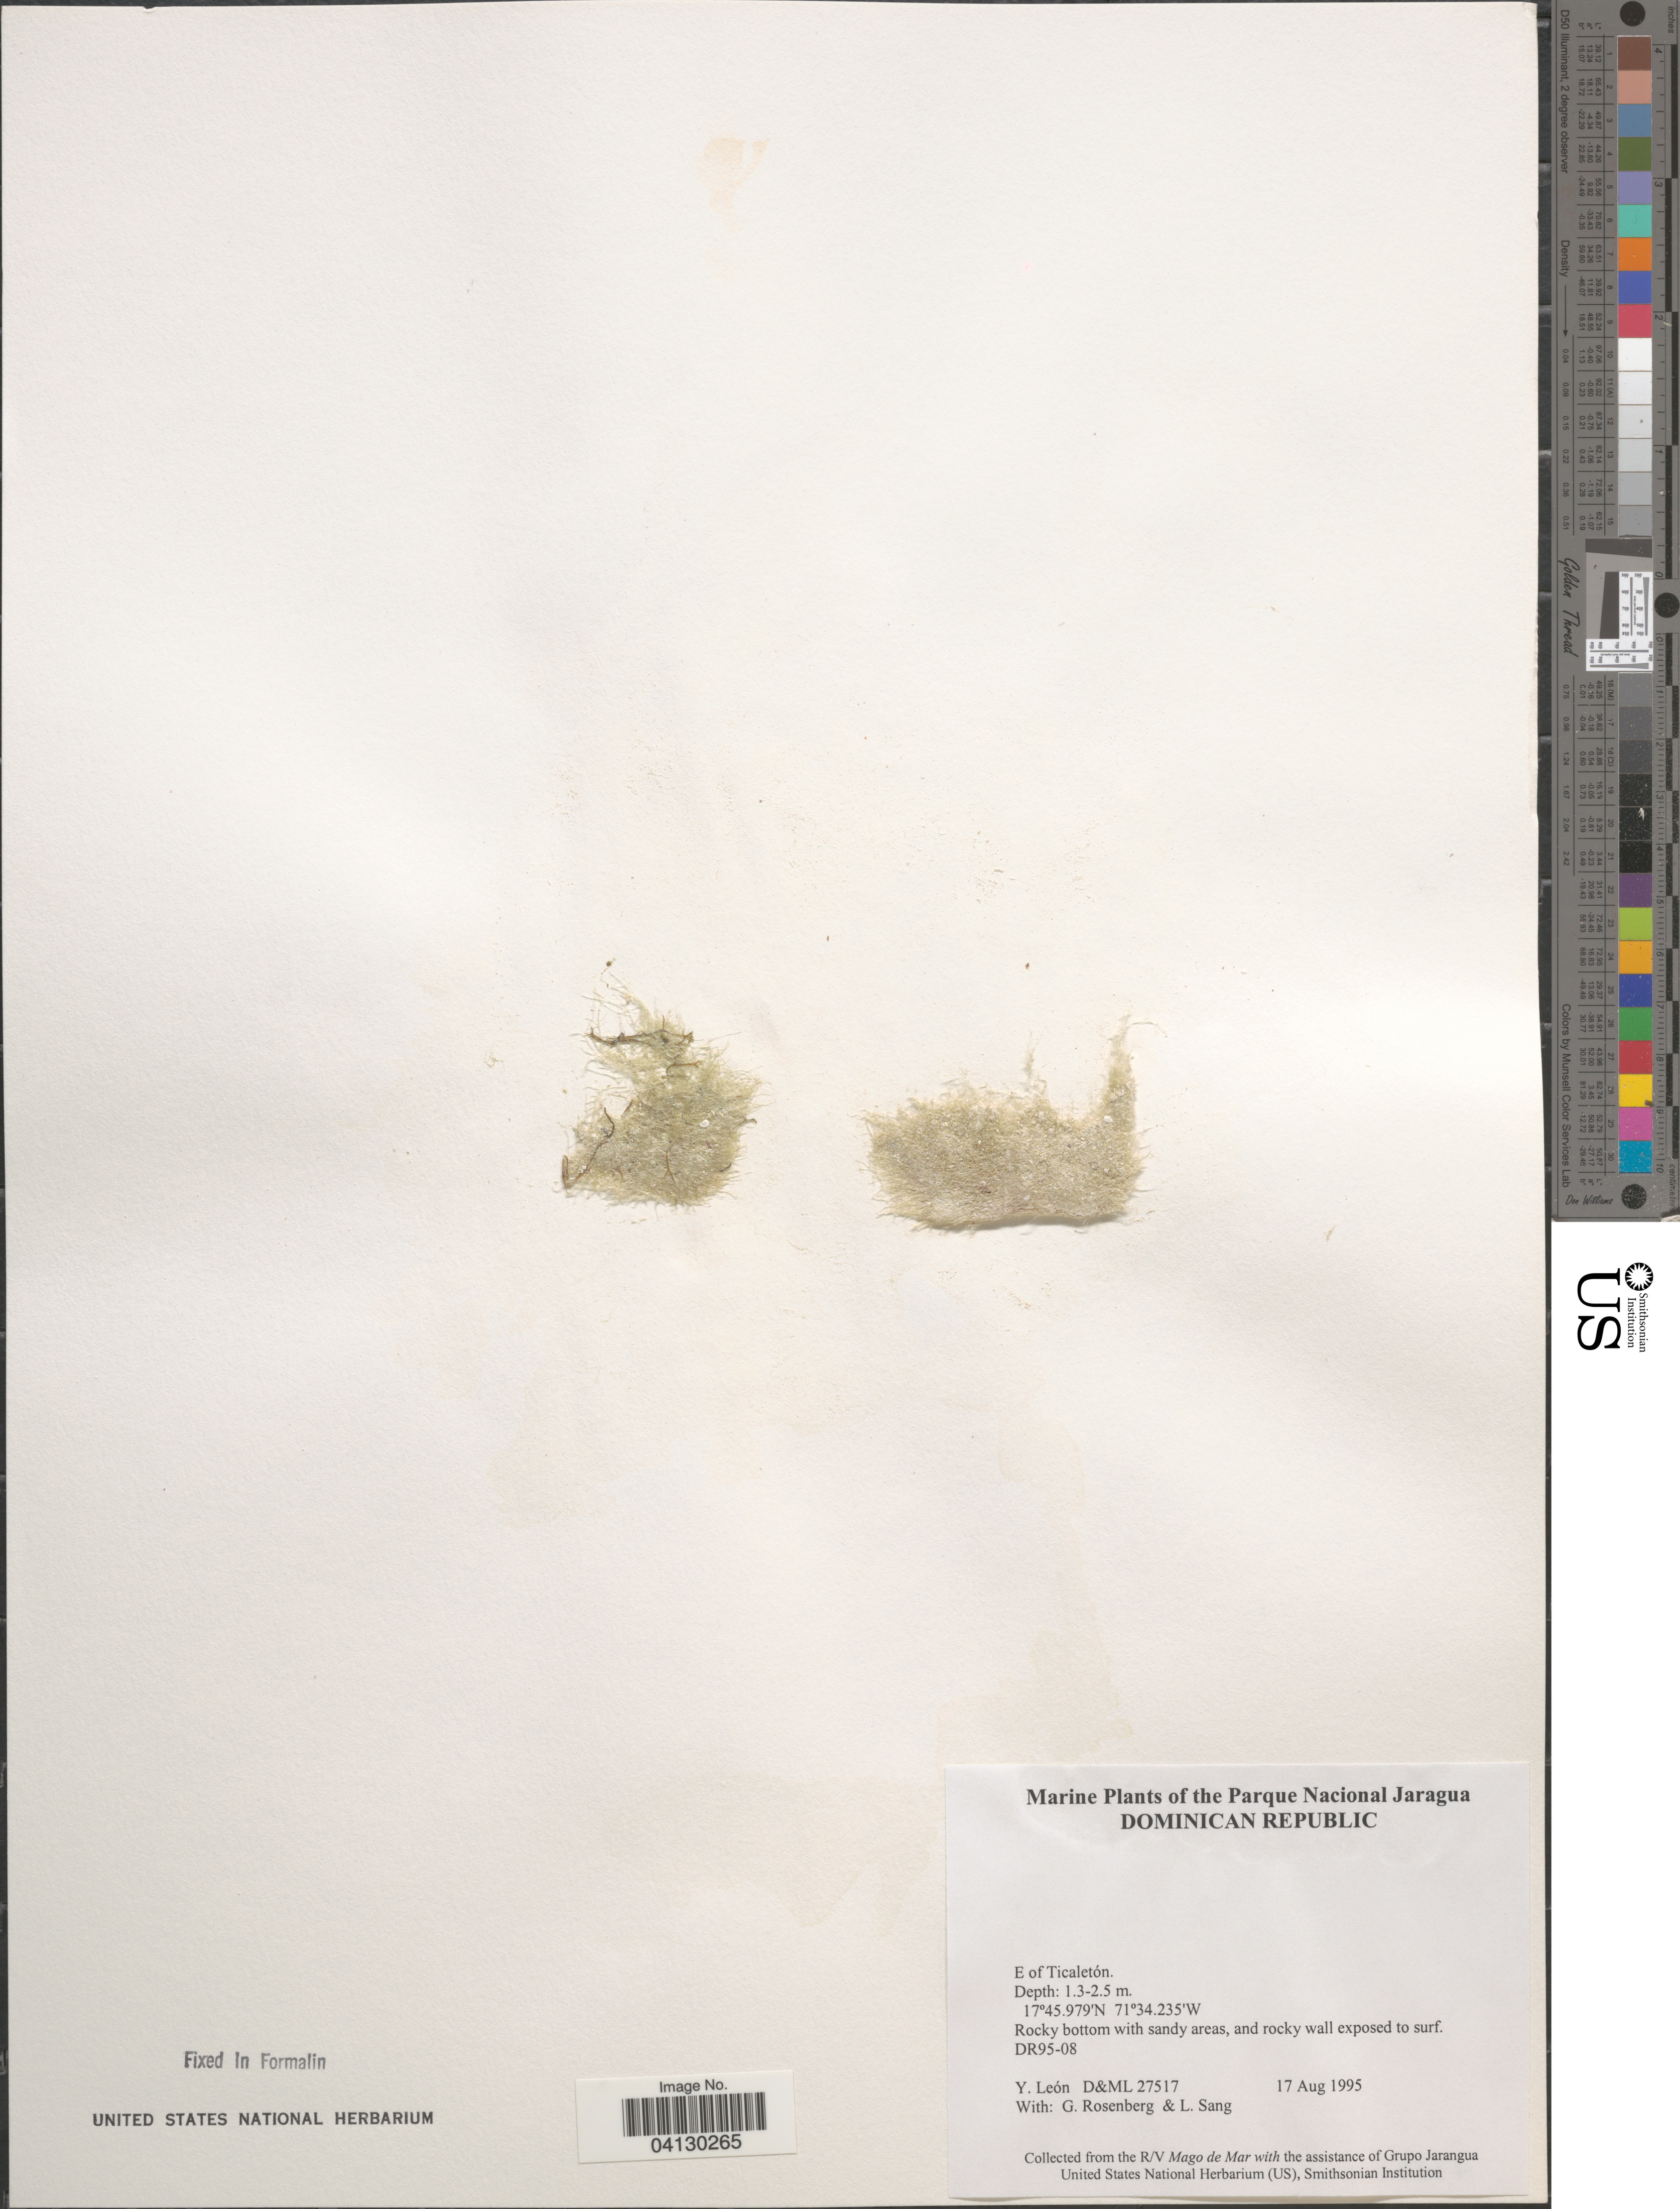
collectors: Y. León, G. Rosenberg & L. Sang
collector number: D&ML27517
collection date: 1995-08-17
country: Dominican Republic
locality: The Parque Nacional Jaragua. E of Ticaletón.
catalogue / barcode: US 238753